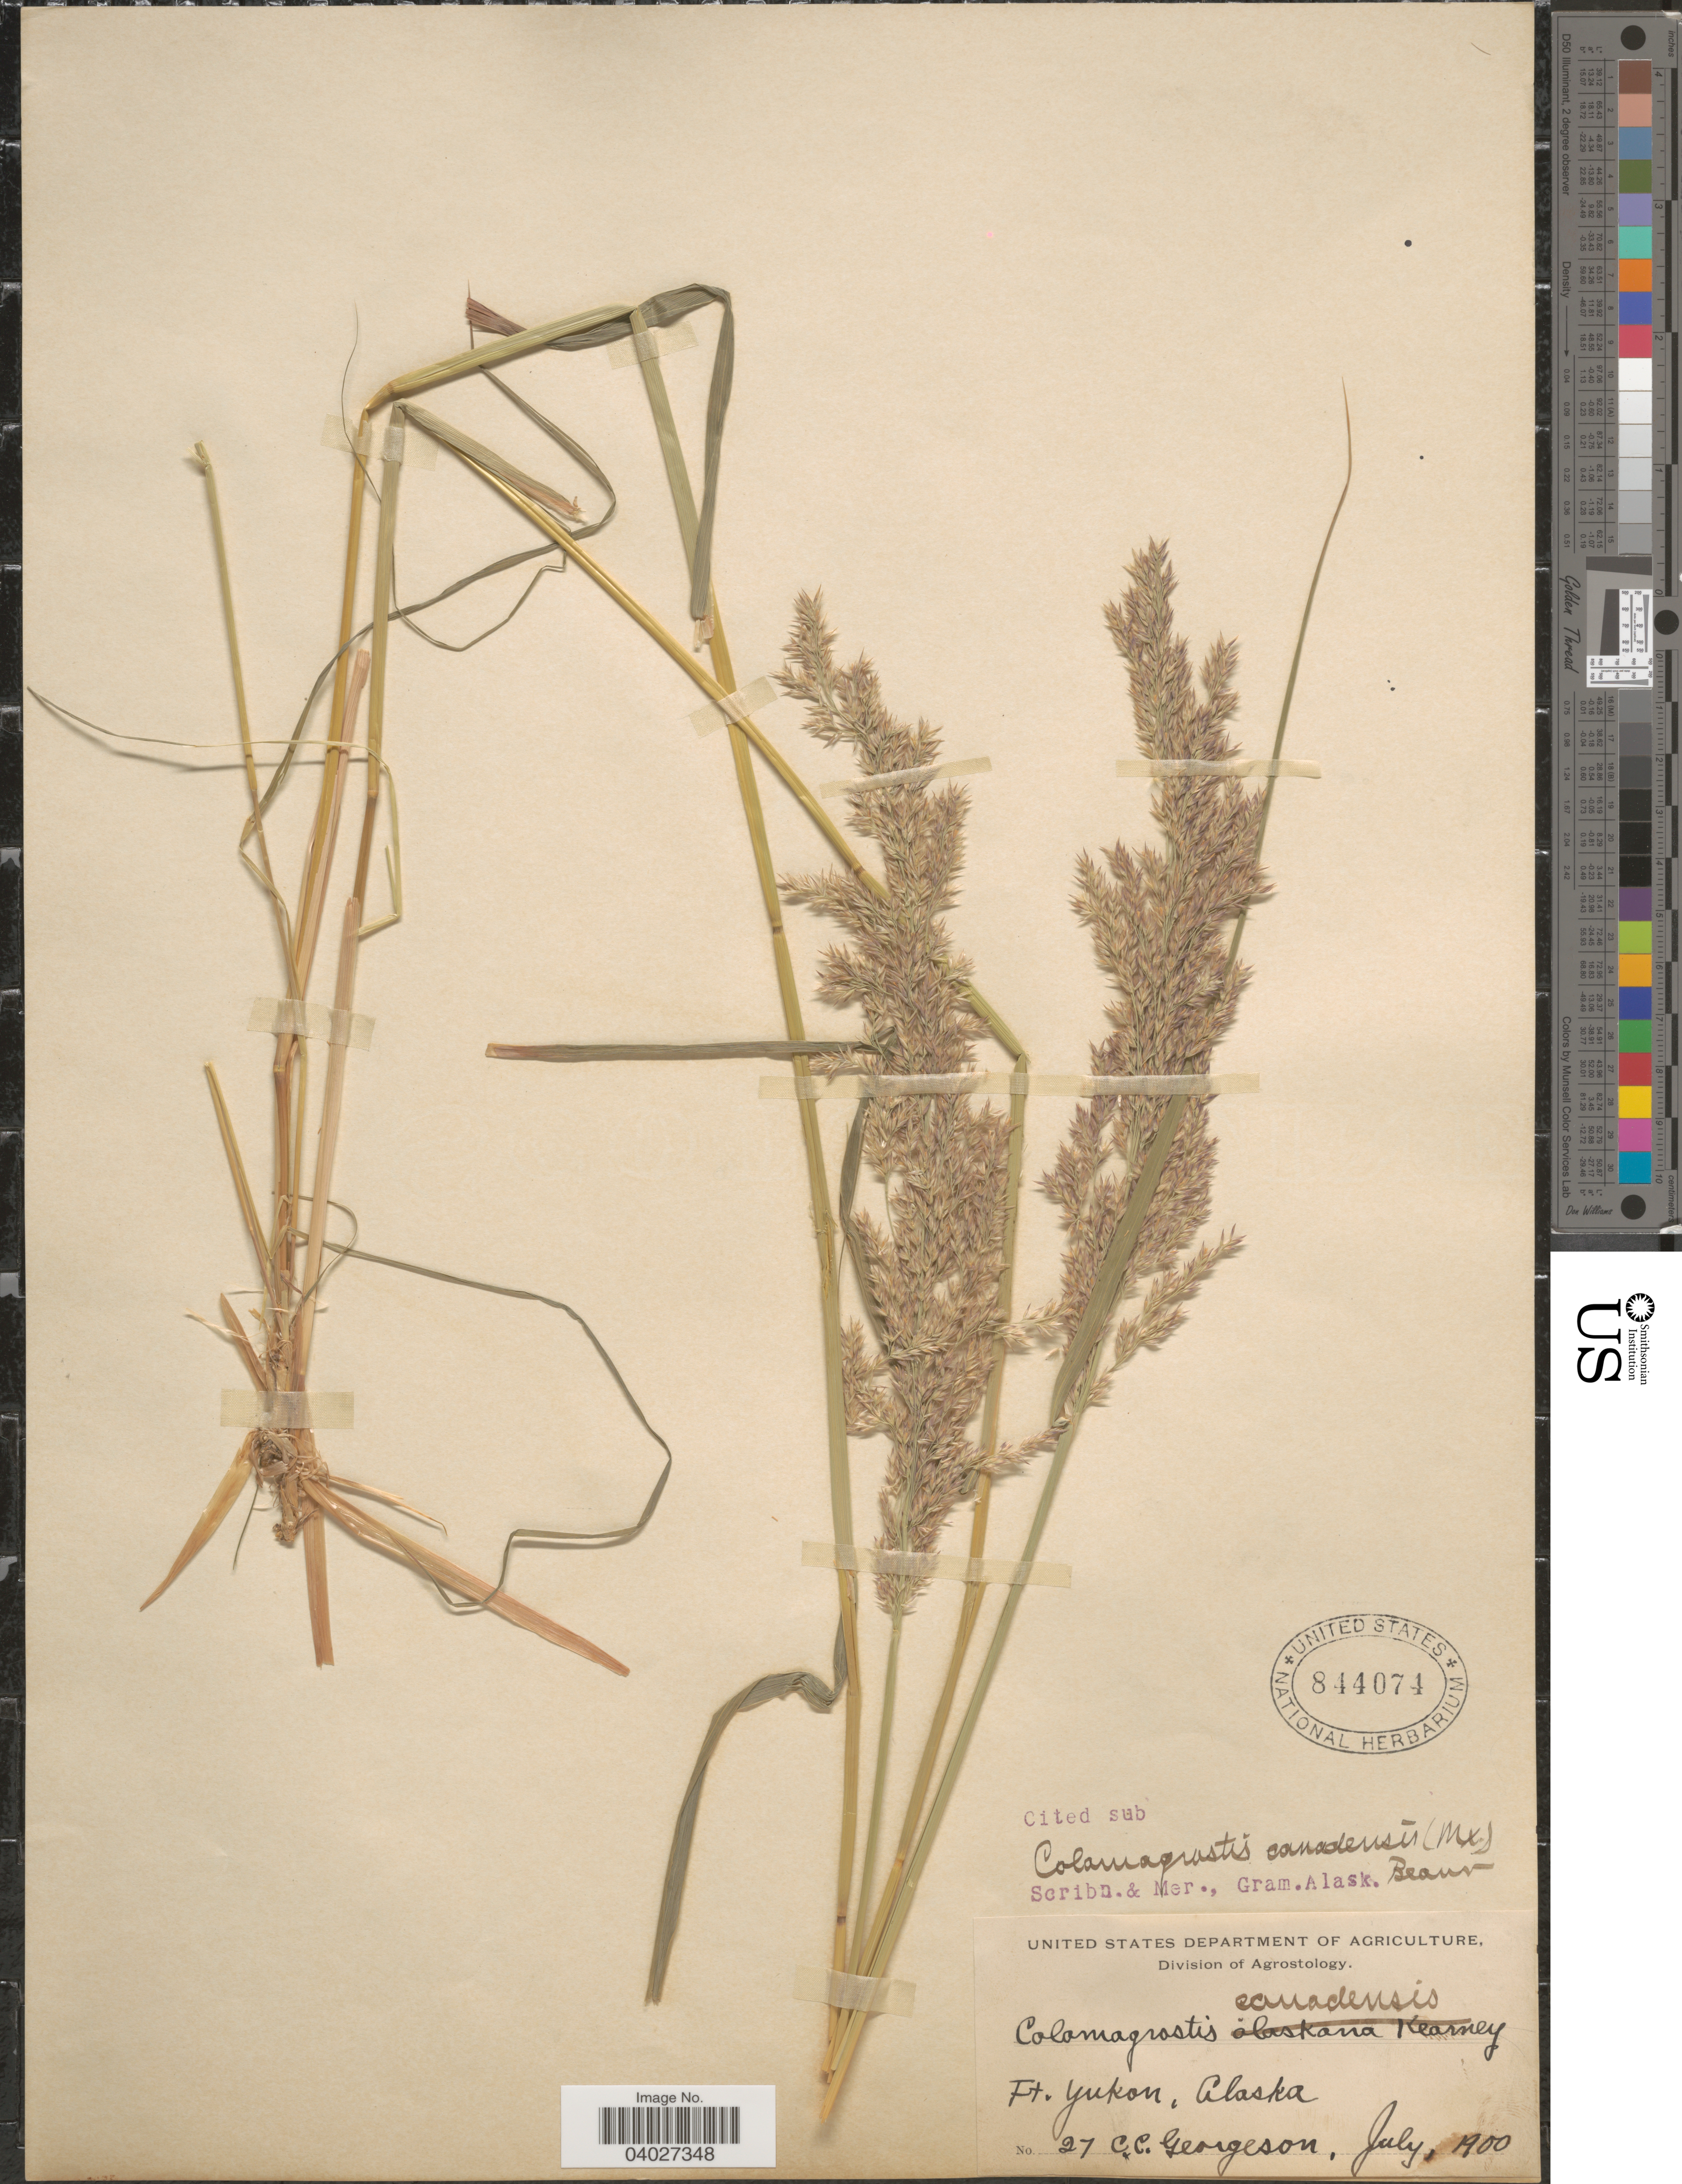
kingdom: Plantae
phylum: Tracheophyta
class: Liliopsida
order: Poales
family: Poaceae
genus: Calamagrostis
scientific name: Calamagrostis canadensis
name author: (Michx.) P. Beauv.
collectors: C. Georgeson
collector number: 27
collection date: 1900-07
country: United States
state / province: Alaska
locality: Ft. Yukon.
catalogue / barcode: US 844074